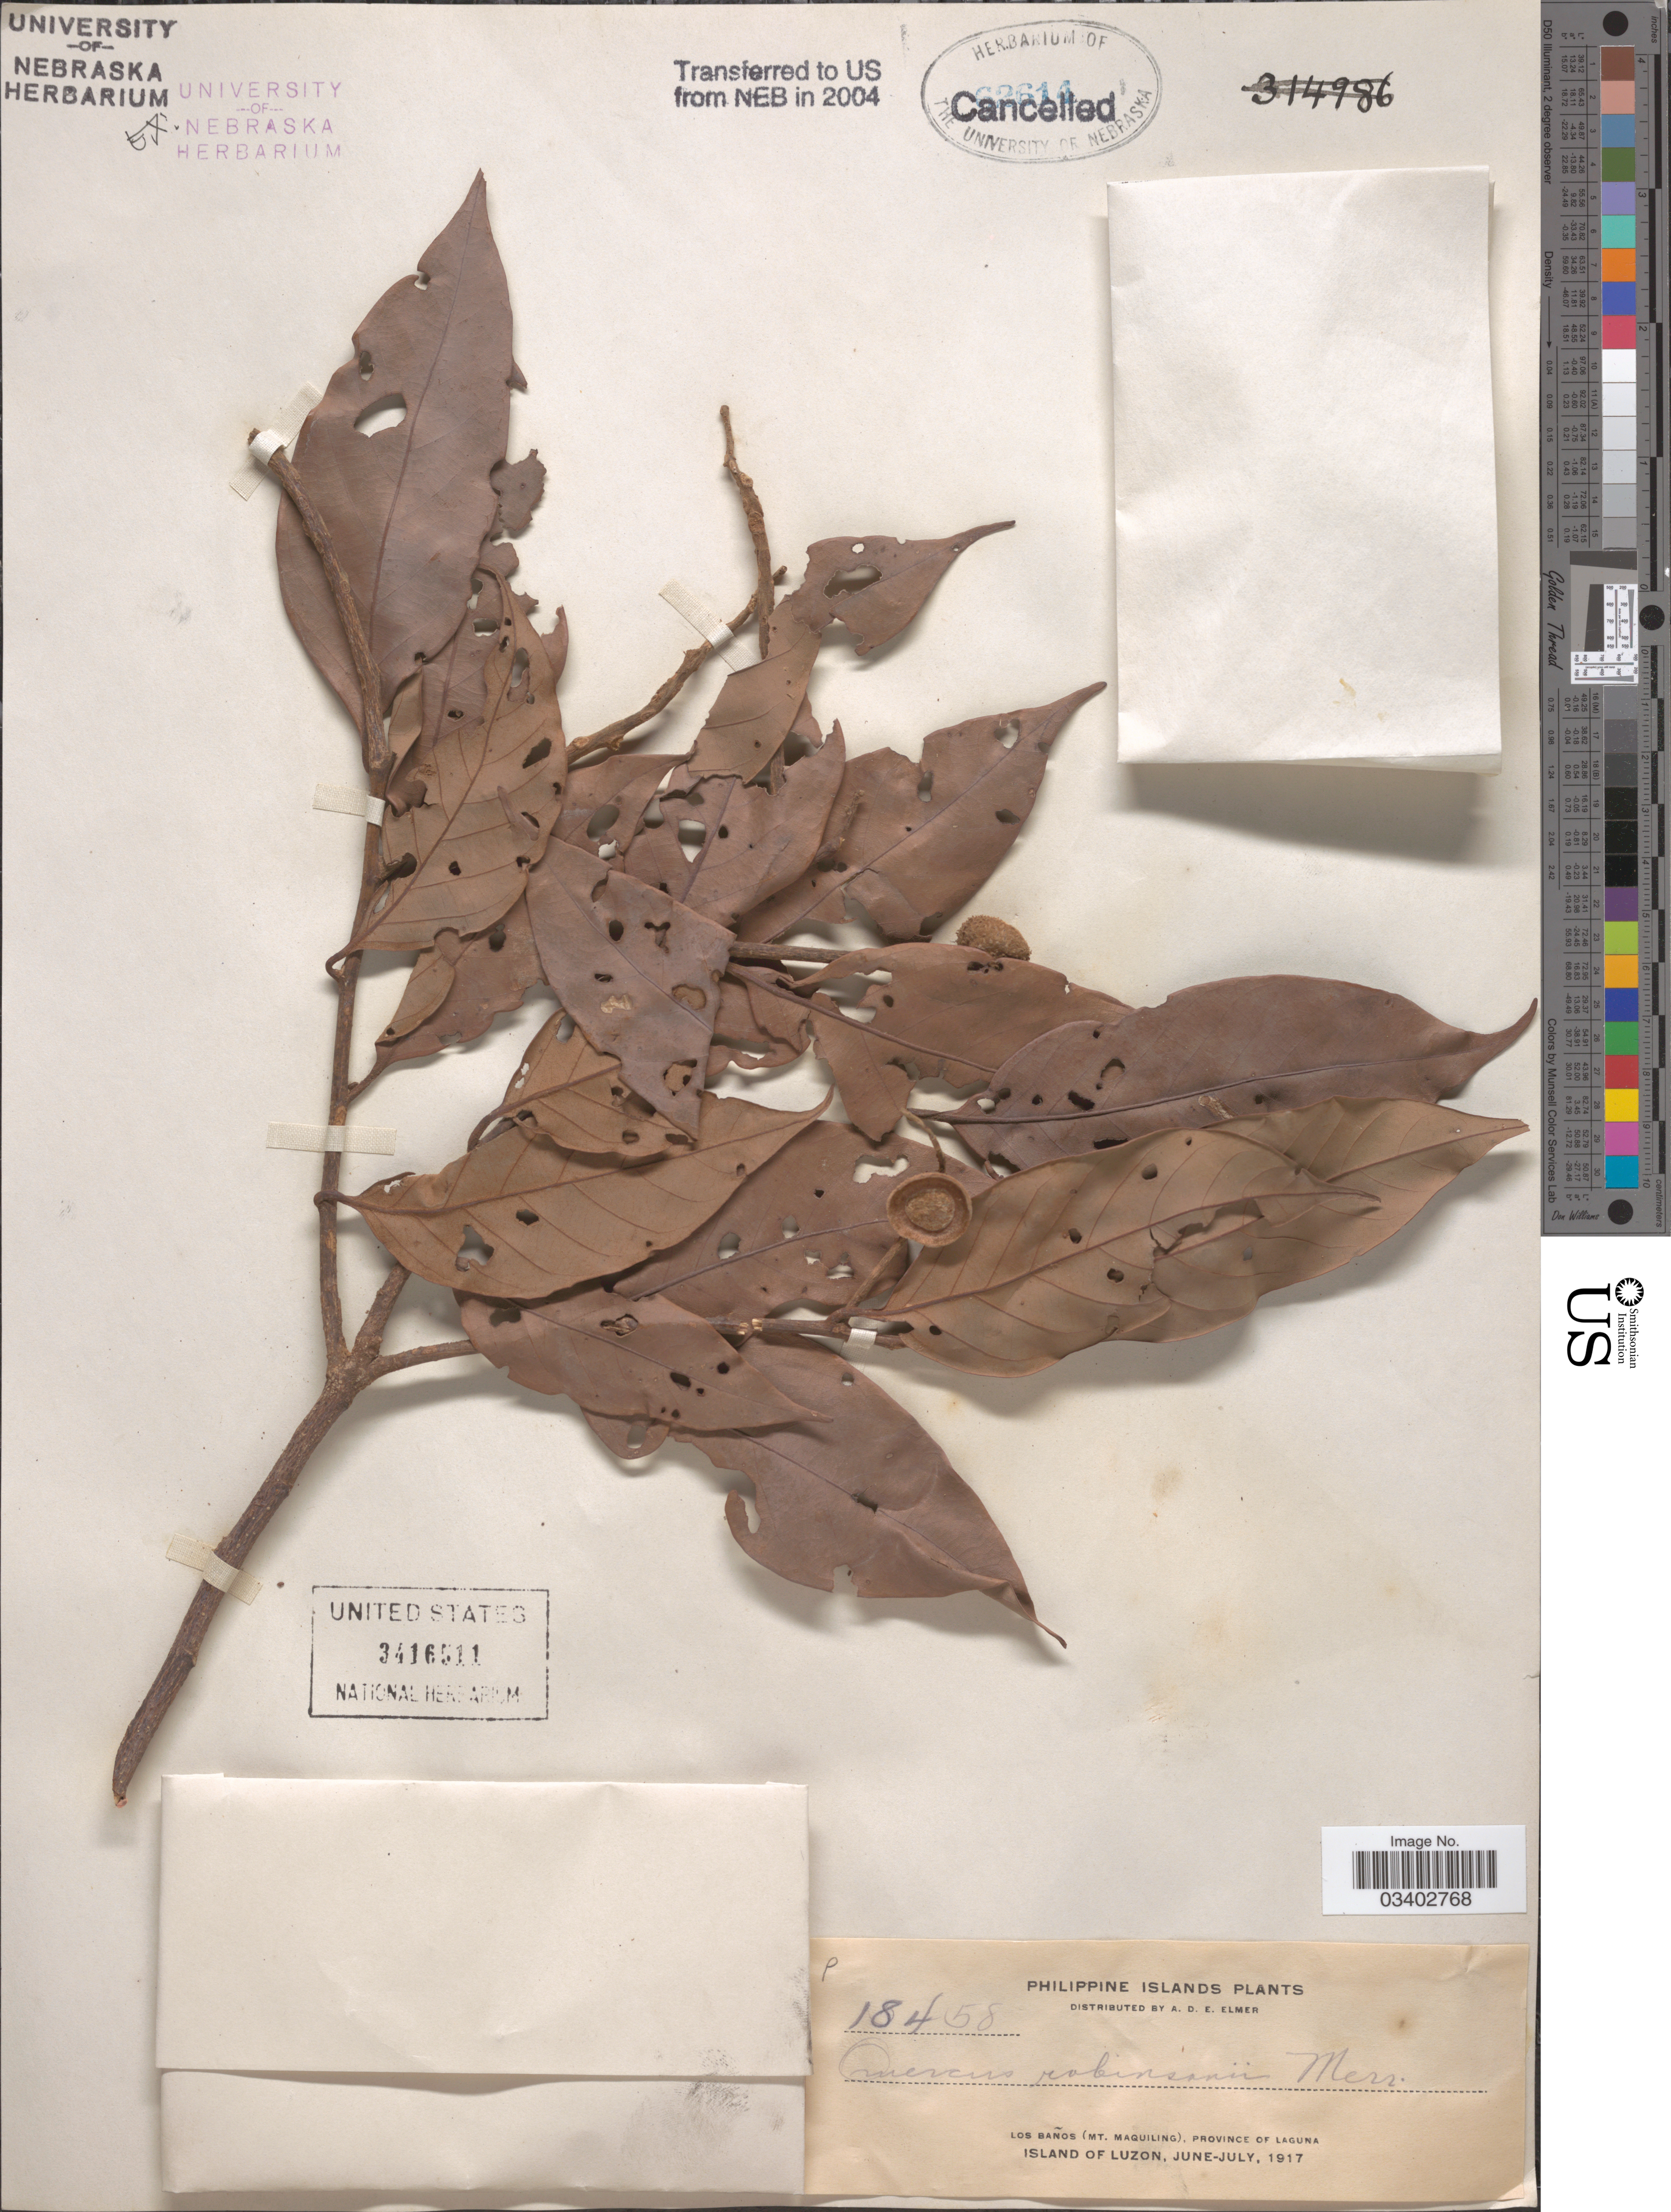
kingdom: Plantae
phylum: Tracheophyta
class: Magnoliopsida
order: Fagales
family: Fagaceae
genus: Lithocarpus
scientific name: Lithocarpus robinsonii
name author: (Koidz.) Rehder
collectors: A. D. E. Elmer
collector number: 18458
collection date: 1917-06/1917-07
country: Philippines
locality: Los Baños (Mt. Maquiling), Province of Laguna. Island of Luzon.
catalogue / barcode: US 3416511